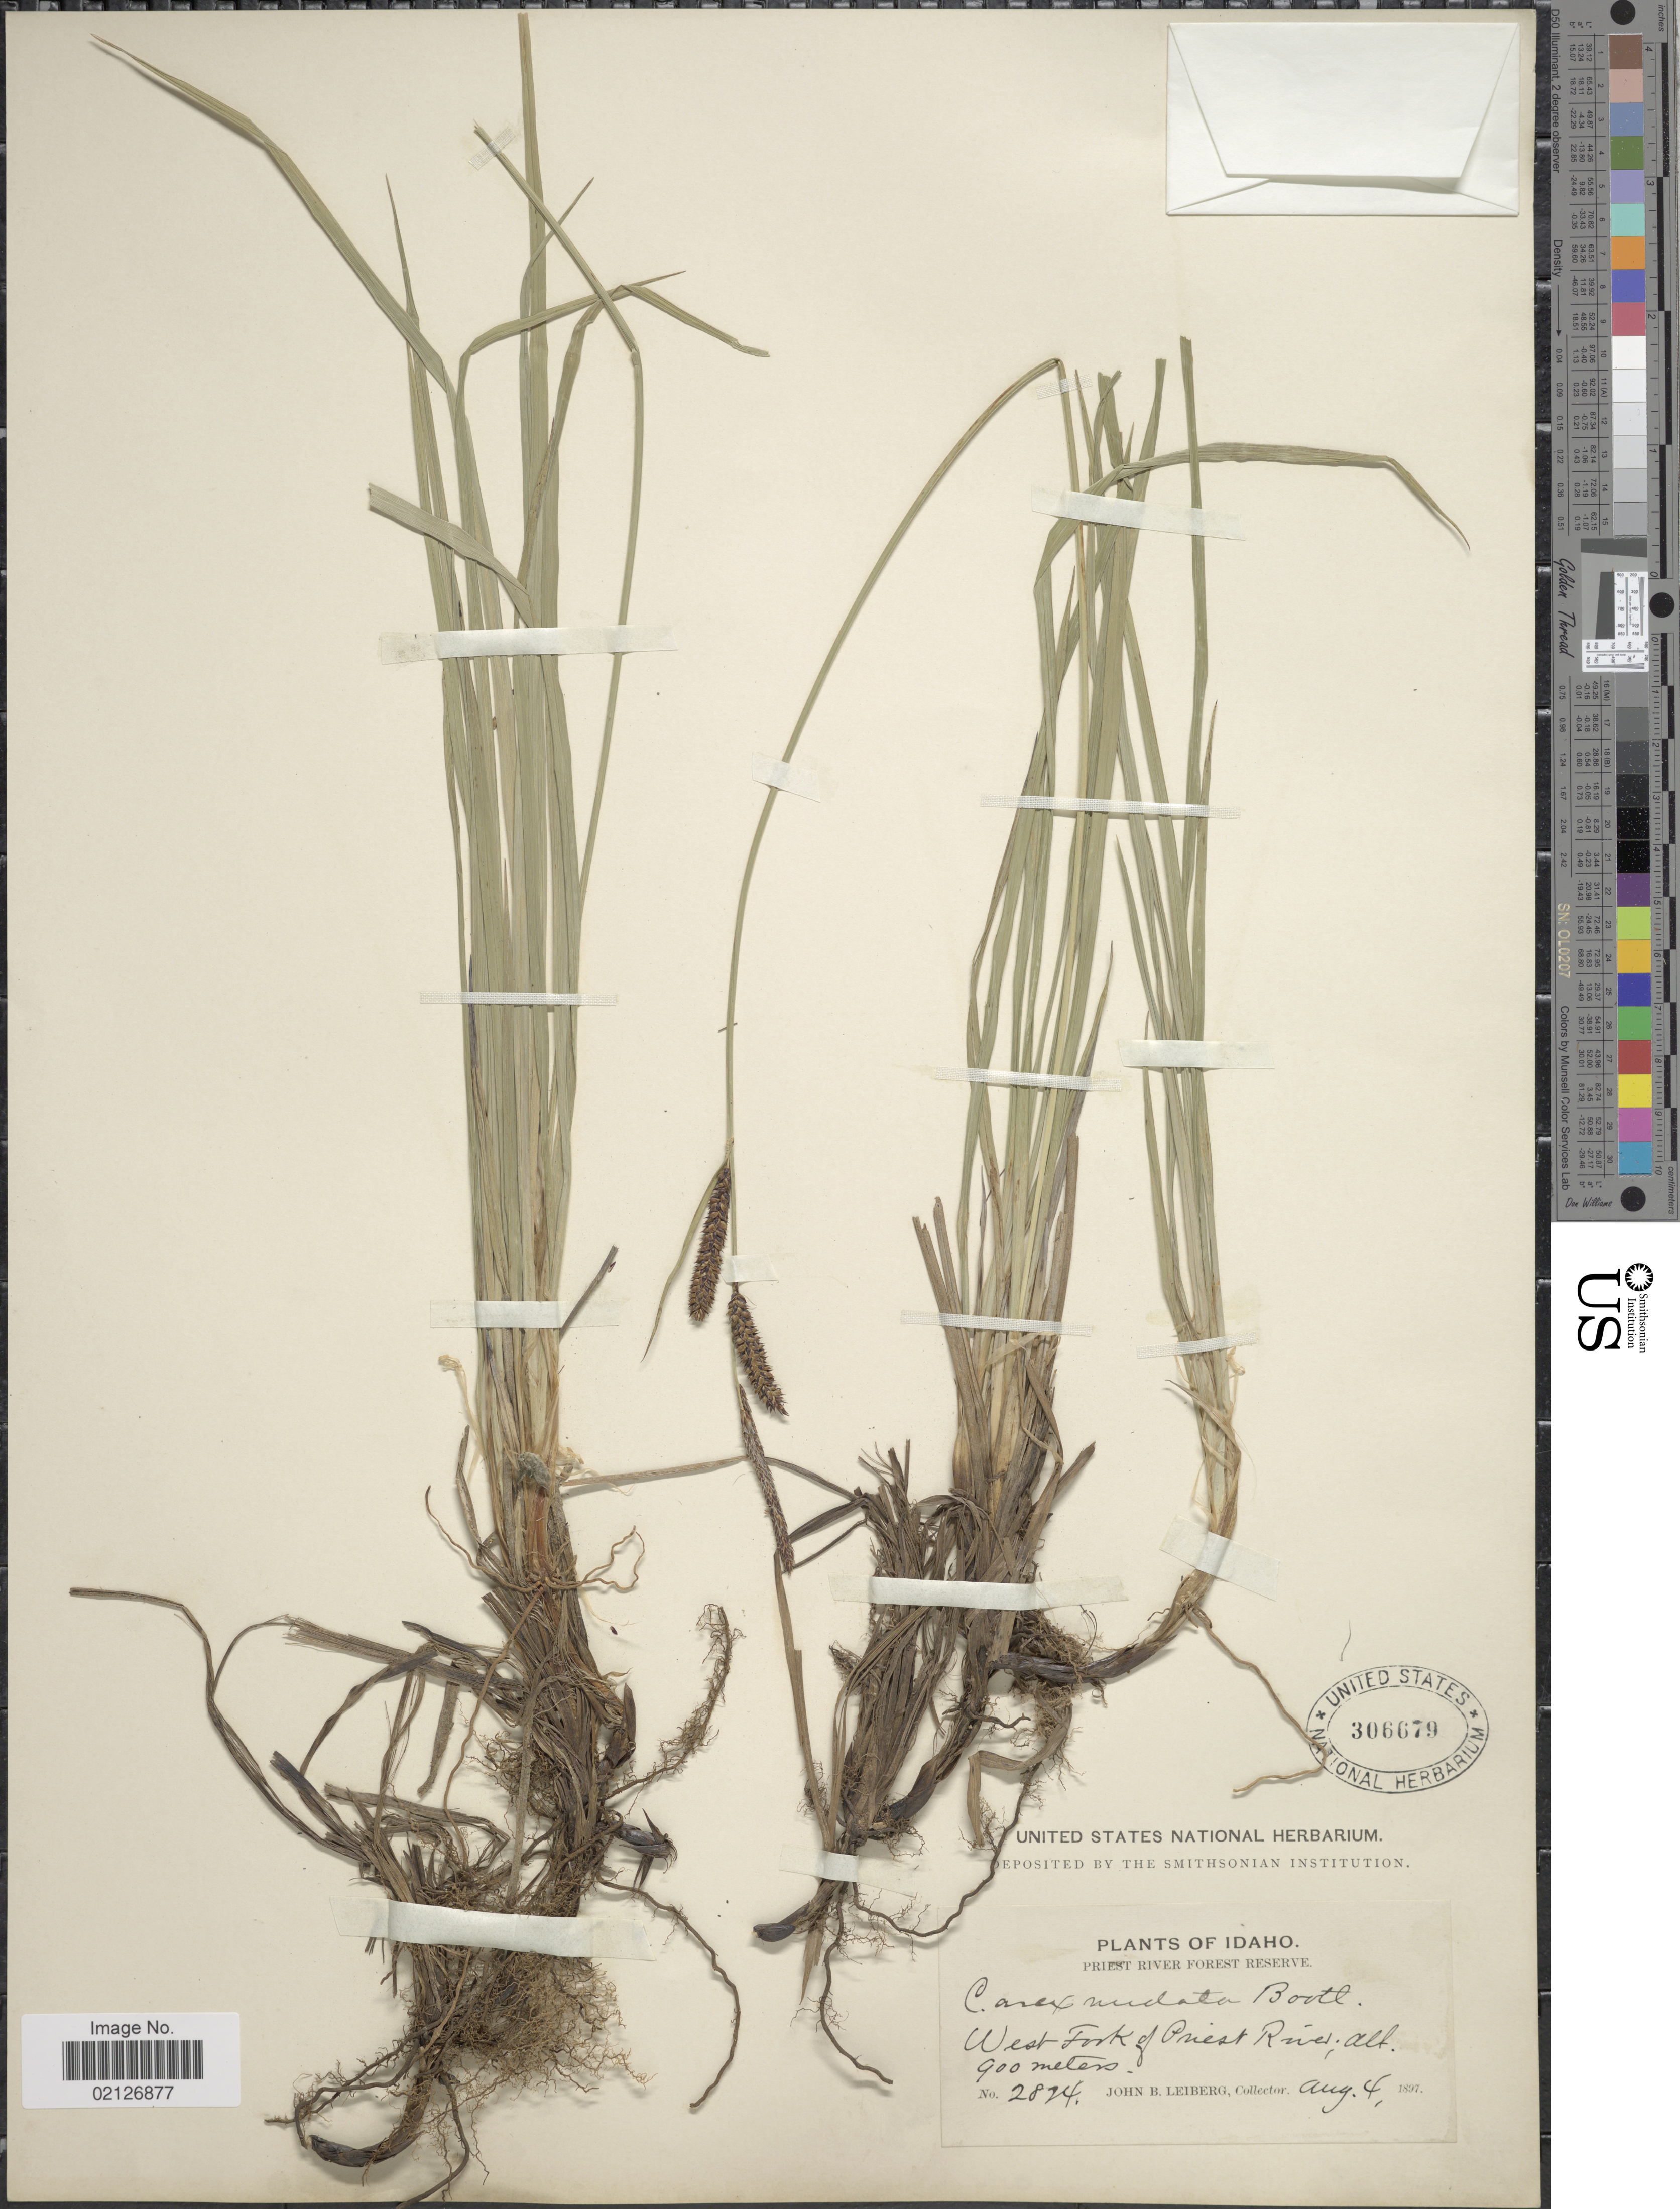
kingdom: Plantae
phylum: Tracheophyta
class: Liliopsida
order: Poales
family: Cyperaceae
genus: Carex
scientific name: Carex nudata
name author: W. Boott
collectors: J. Leiberg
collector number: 2824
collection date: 1897-08-04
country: United States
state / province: Idaho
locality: Priest River Forest Reserve, West Fork of Priest River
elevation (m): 900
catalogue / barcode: US 306679